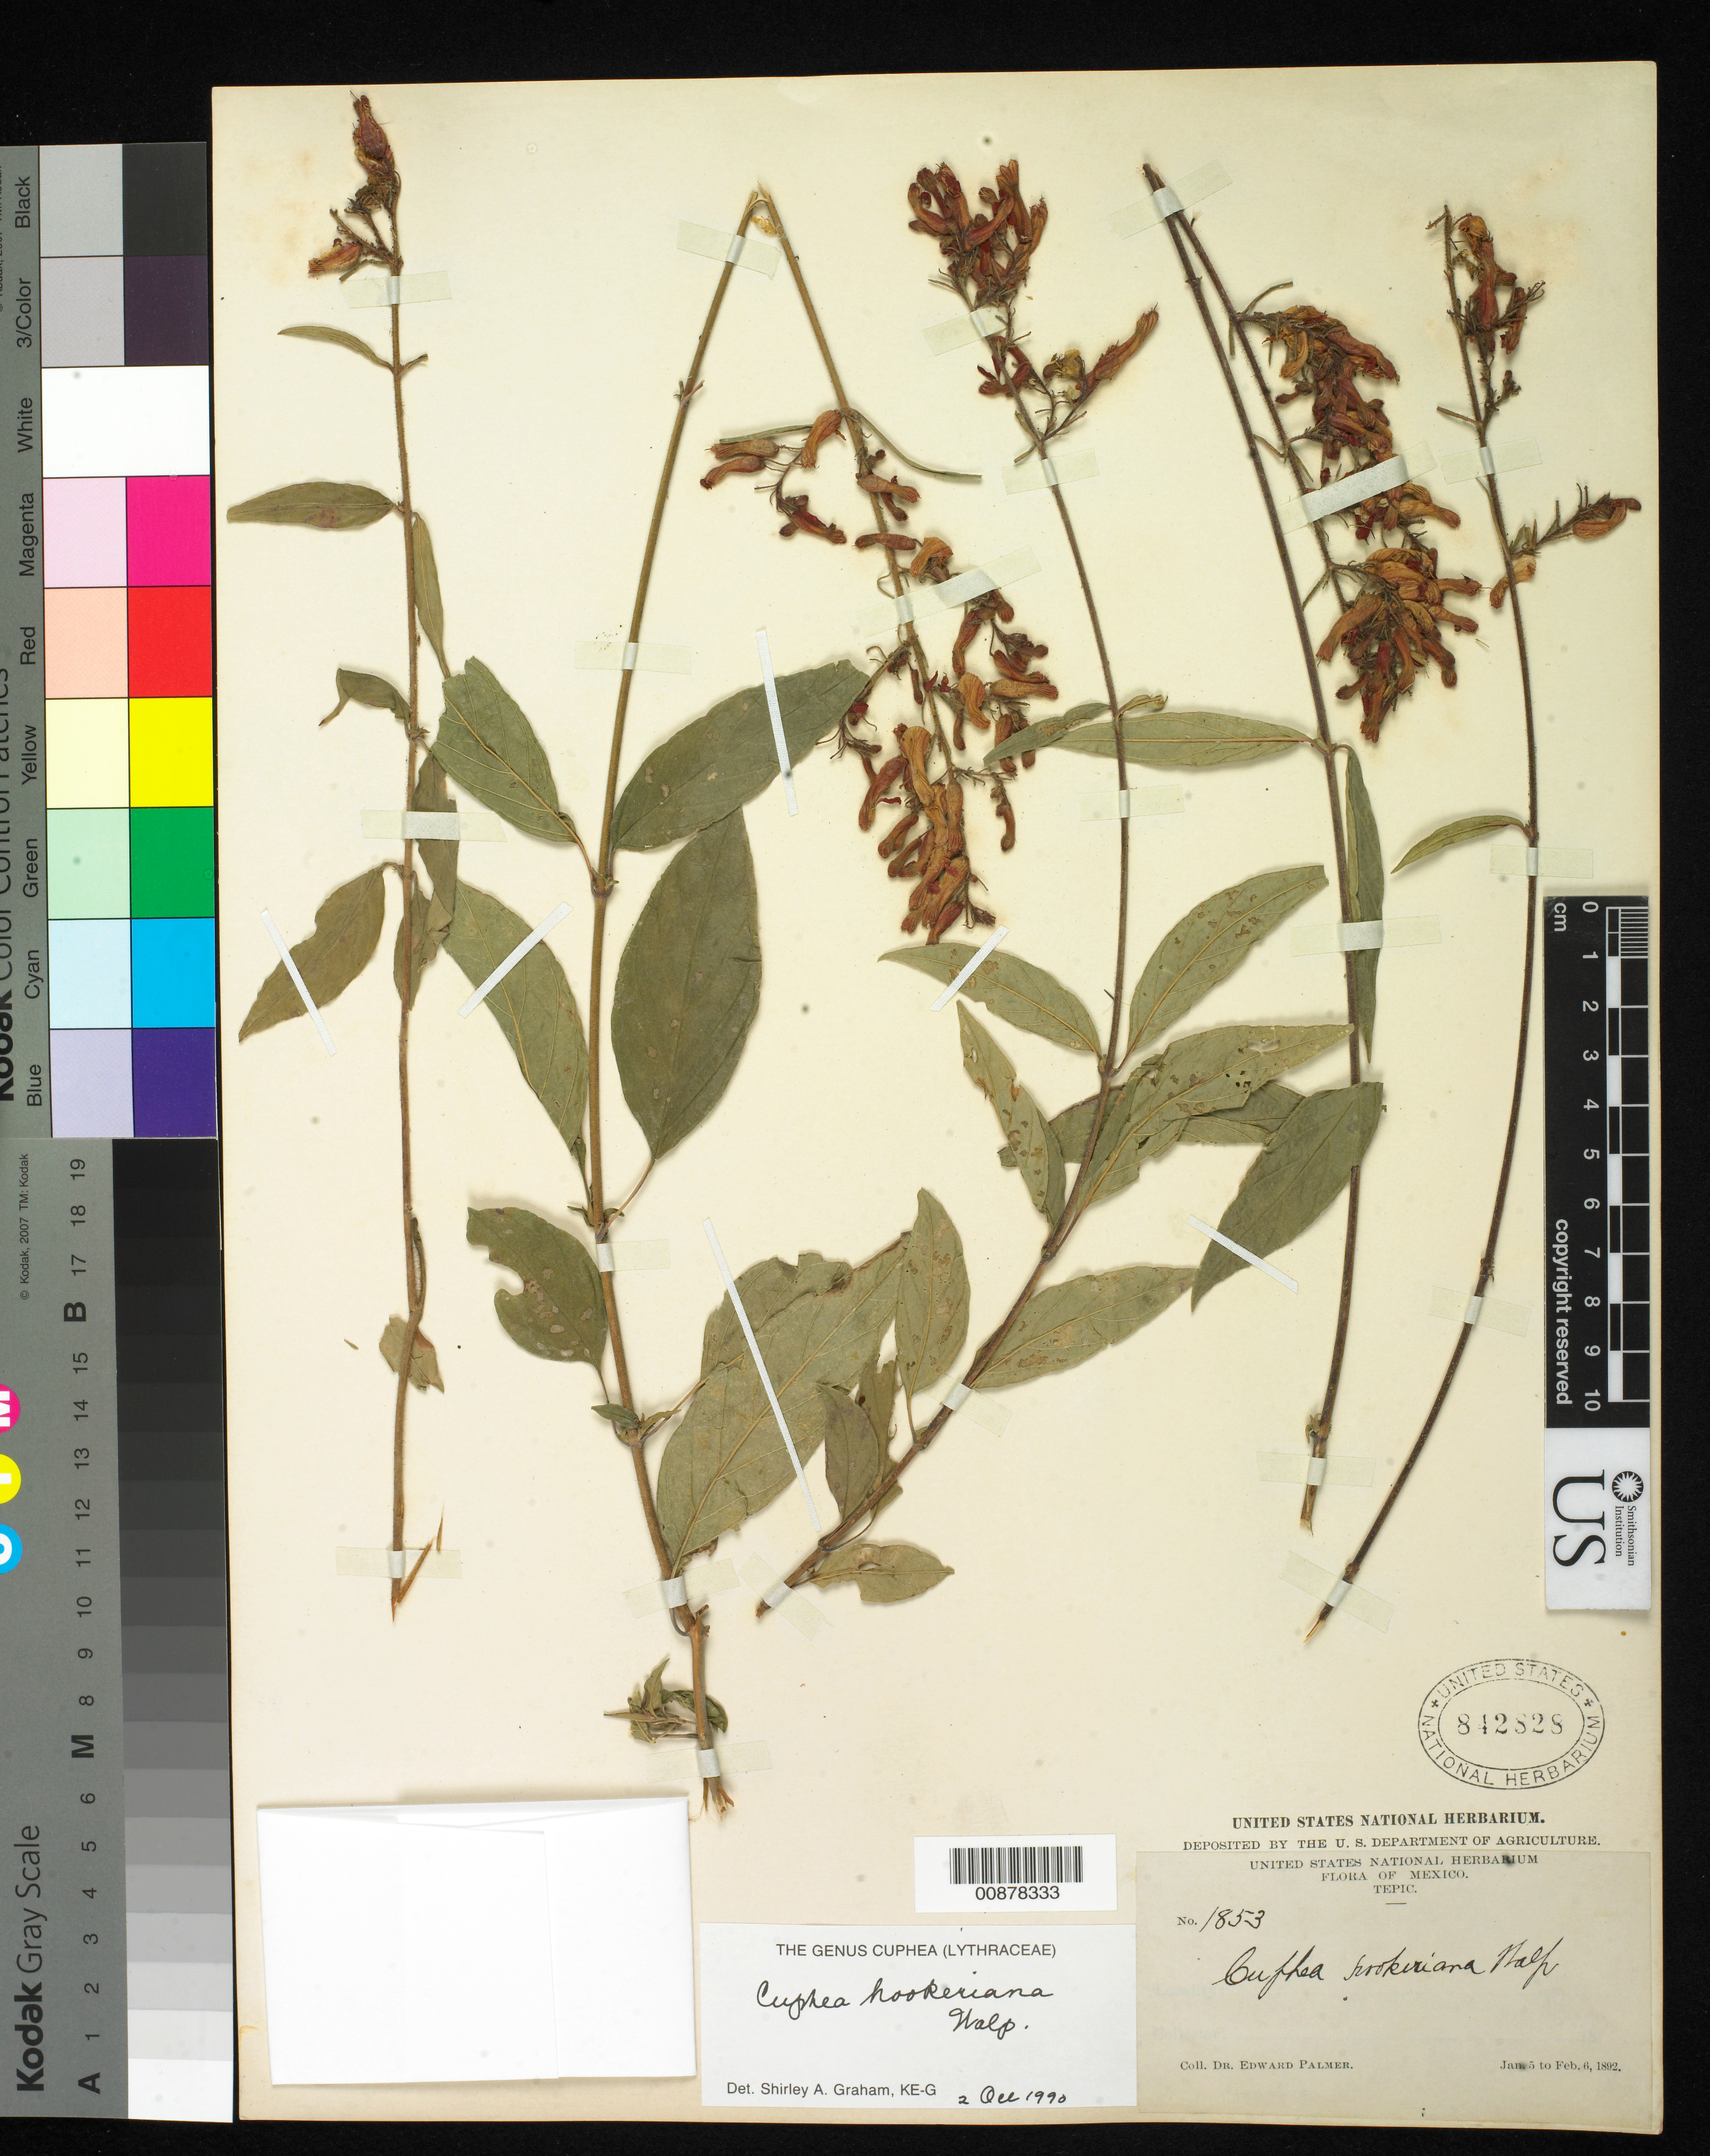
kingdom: Plantae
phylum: Tracheophyta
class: Magnoliopsida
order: Myrtales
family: Lythraceae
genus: Cuphea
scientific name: Cuphea hookeriana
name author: Walp.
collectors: E. Palmer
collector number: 1853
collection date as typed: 05 Jan 1892 to 06 Feb 1892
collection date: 1892-01-05/1892-02-06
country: Mexico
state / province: Nayarit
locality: Tepic, Nayarit.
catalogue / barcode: US 842828